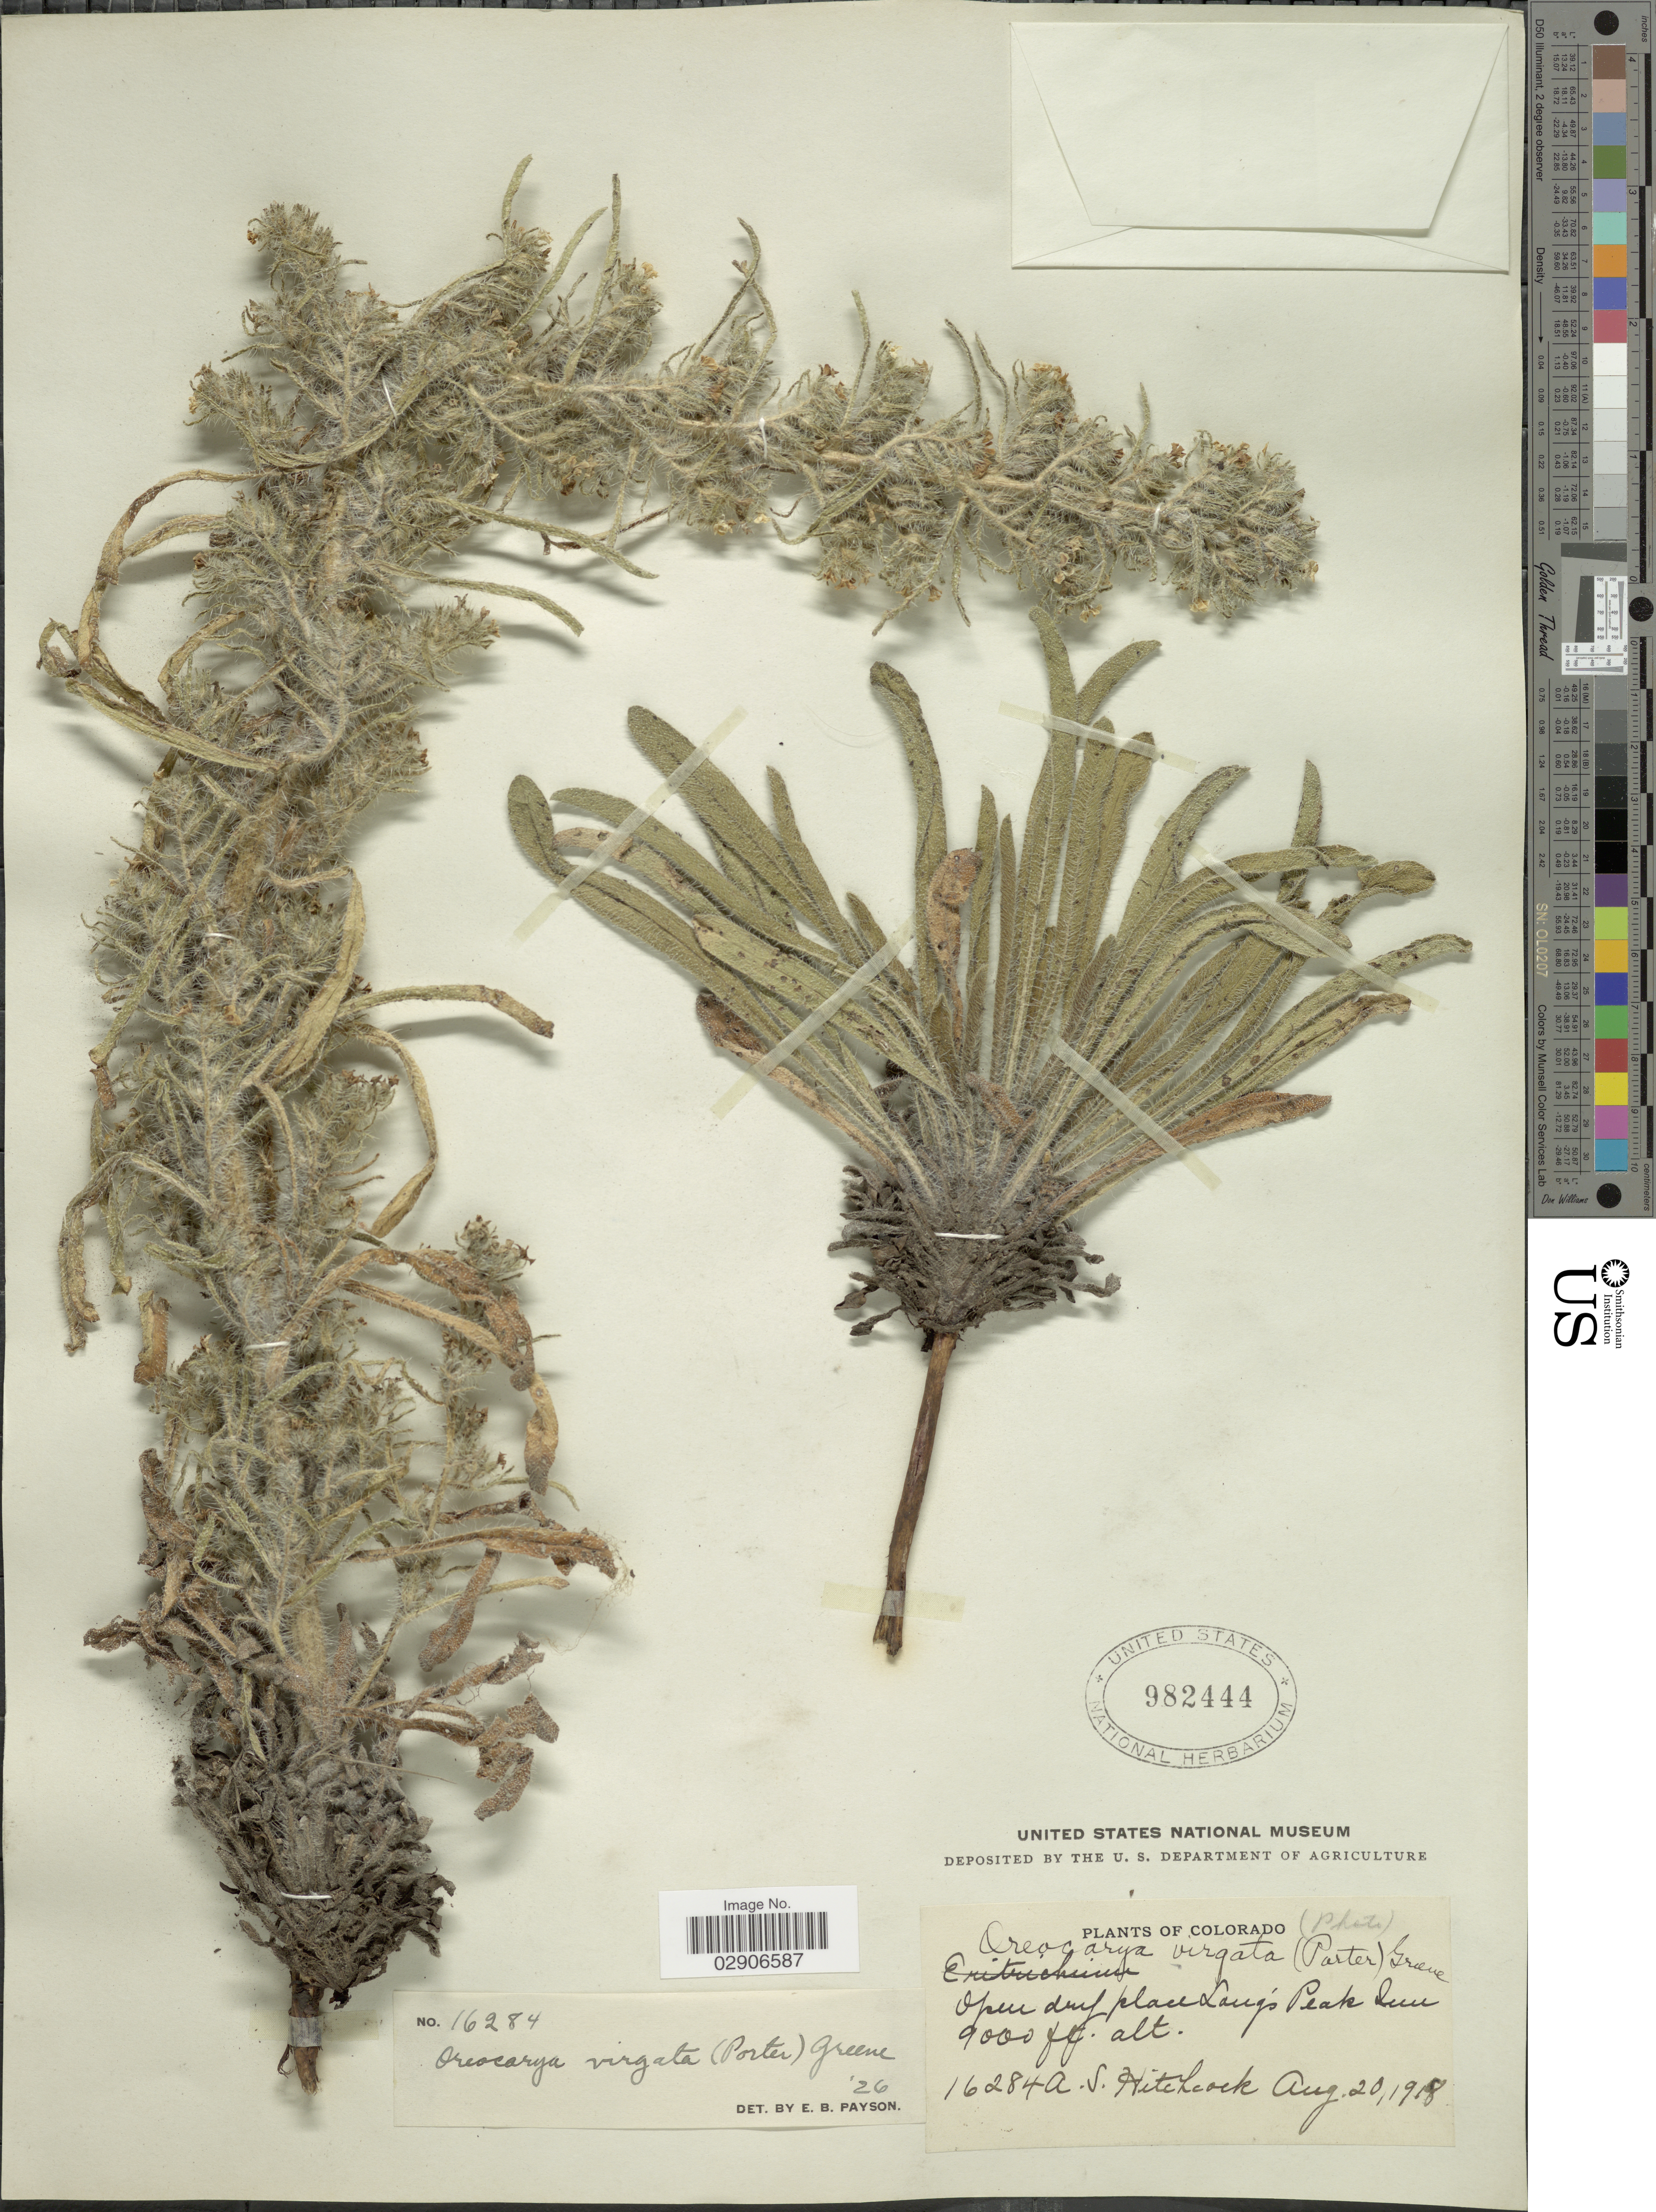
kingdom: Plantae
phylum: Tracheophyta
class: Magnoliopsida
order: Boraginales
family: Boraginaceae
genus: Oreocarya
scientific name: Oreocarya virgata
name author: (Porter) Greene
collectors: A. S. Hitchcock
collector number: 16284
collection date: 1918-08-20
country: United States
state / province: Colorado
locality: Open dry place Langs Peak Inn.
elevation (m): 2743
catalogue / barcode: US 982444